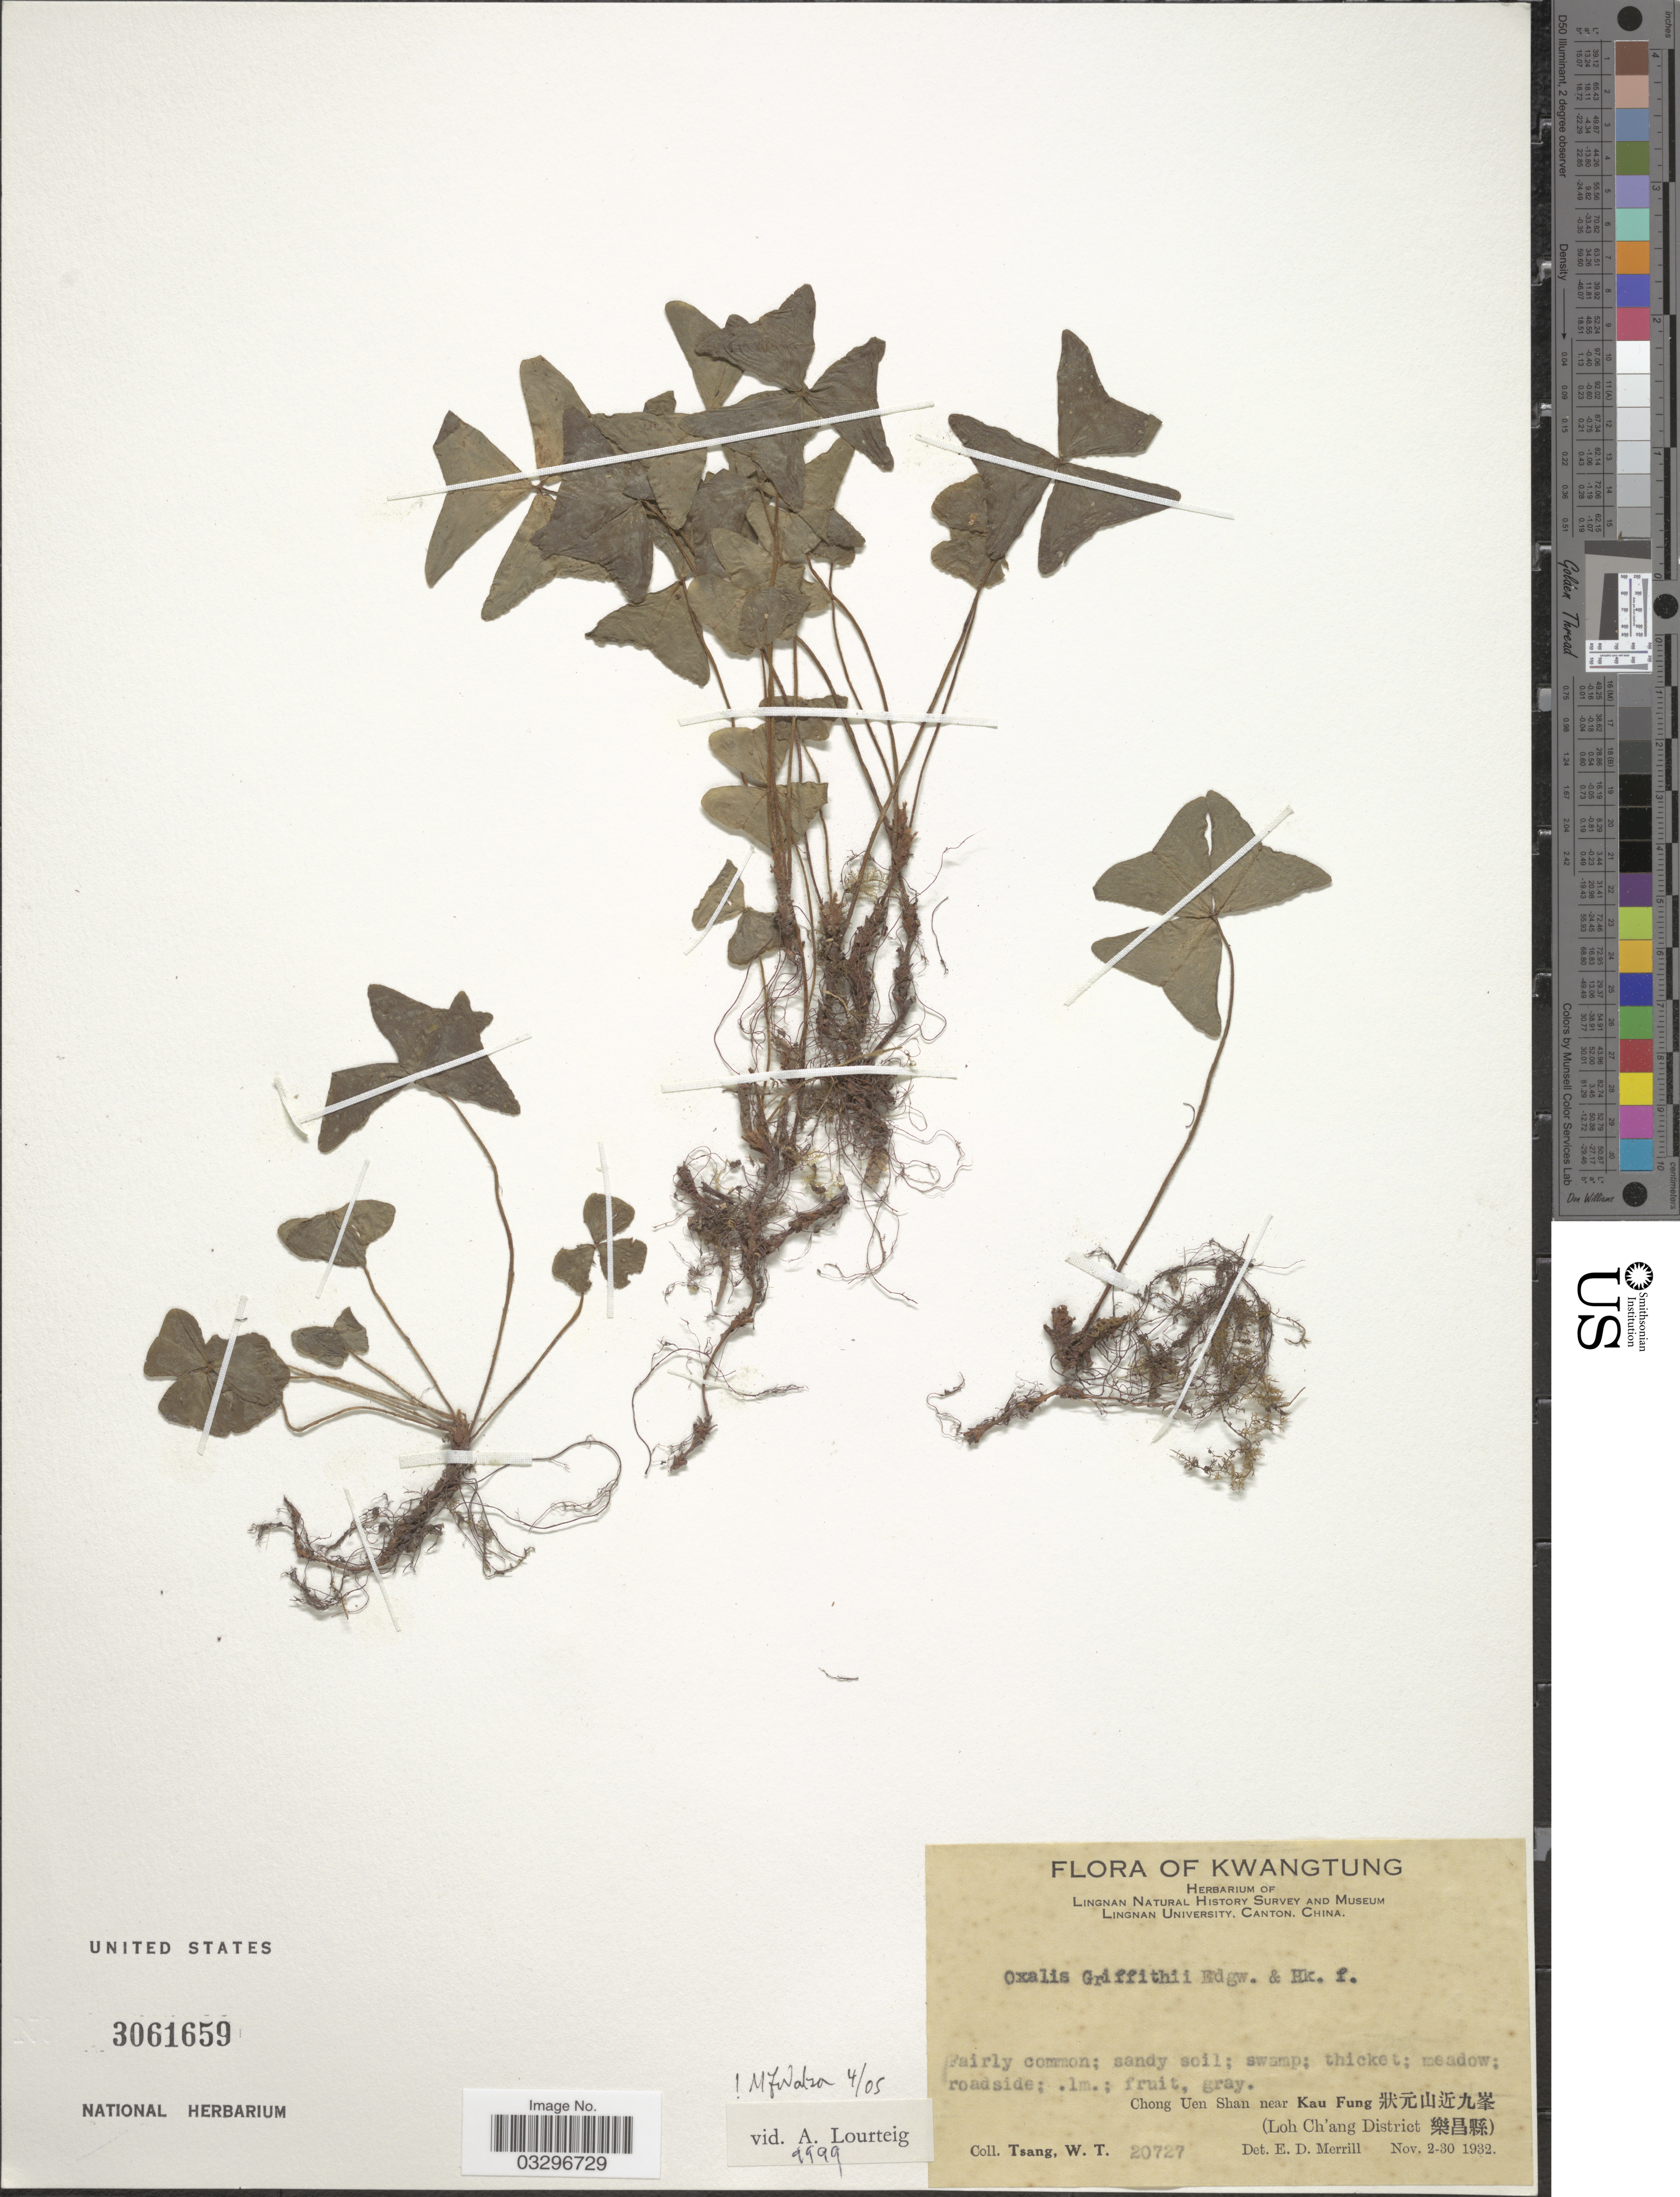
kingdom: Plantae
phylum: Tracheophyta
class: Magnoliopsida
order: Oxalidales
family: Oxalidaceae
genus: Oxalis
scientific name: Oxalis griffithii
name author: Edgew. & Hook. f.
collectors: W. T. Tsang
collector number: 20727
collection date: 1932-11-02/1932-11-30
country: China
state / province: Guangdong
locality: Kwatung,Chong Uen Shan near Kau Fung (Loh Ch'ang District).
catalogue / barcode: US 3061659